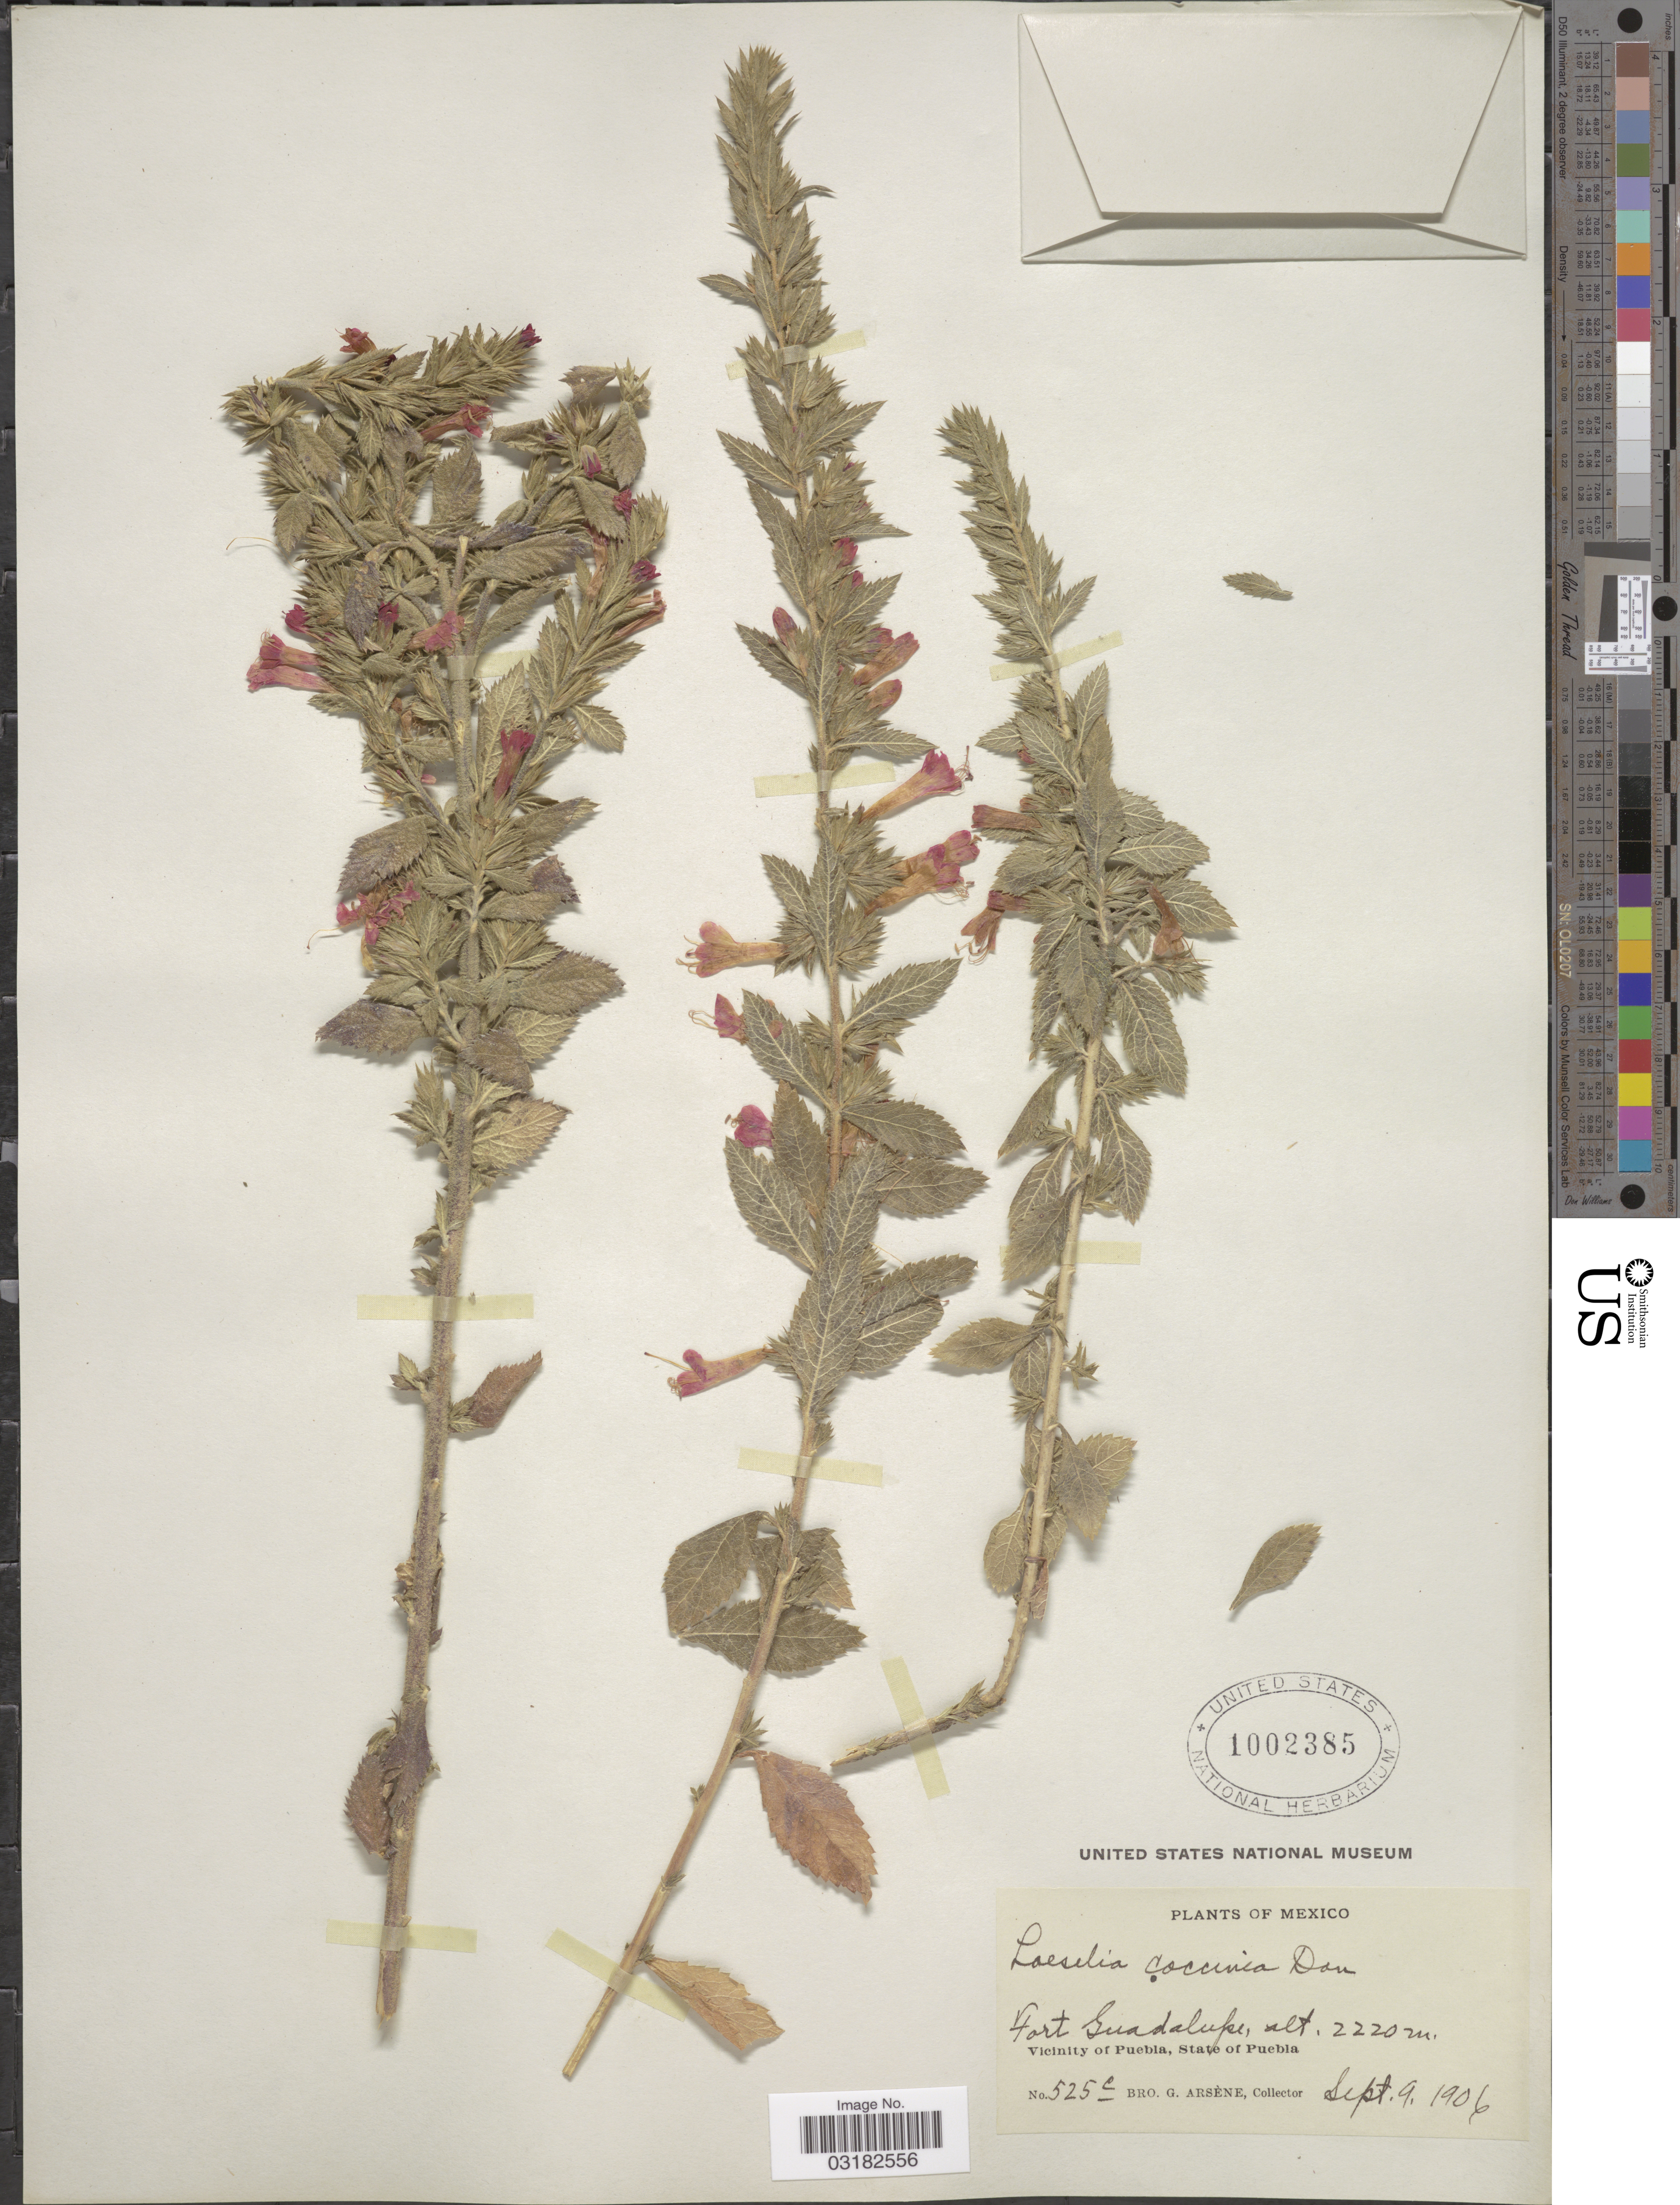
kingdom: Plantae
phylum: Tracheophyta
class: Magnoliopsida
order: Ericales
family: Polemoniaceae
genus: Loeselia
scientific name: Loeselia mexicana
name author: (Lam.) Brand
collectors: Bro. G. Arsène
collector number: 525c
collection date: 1906-09-09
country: Mexico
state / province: Puebla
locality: Fort Guadalupe. Vicinity of Puebla,.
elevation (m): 2220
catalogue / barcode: US 1002385